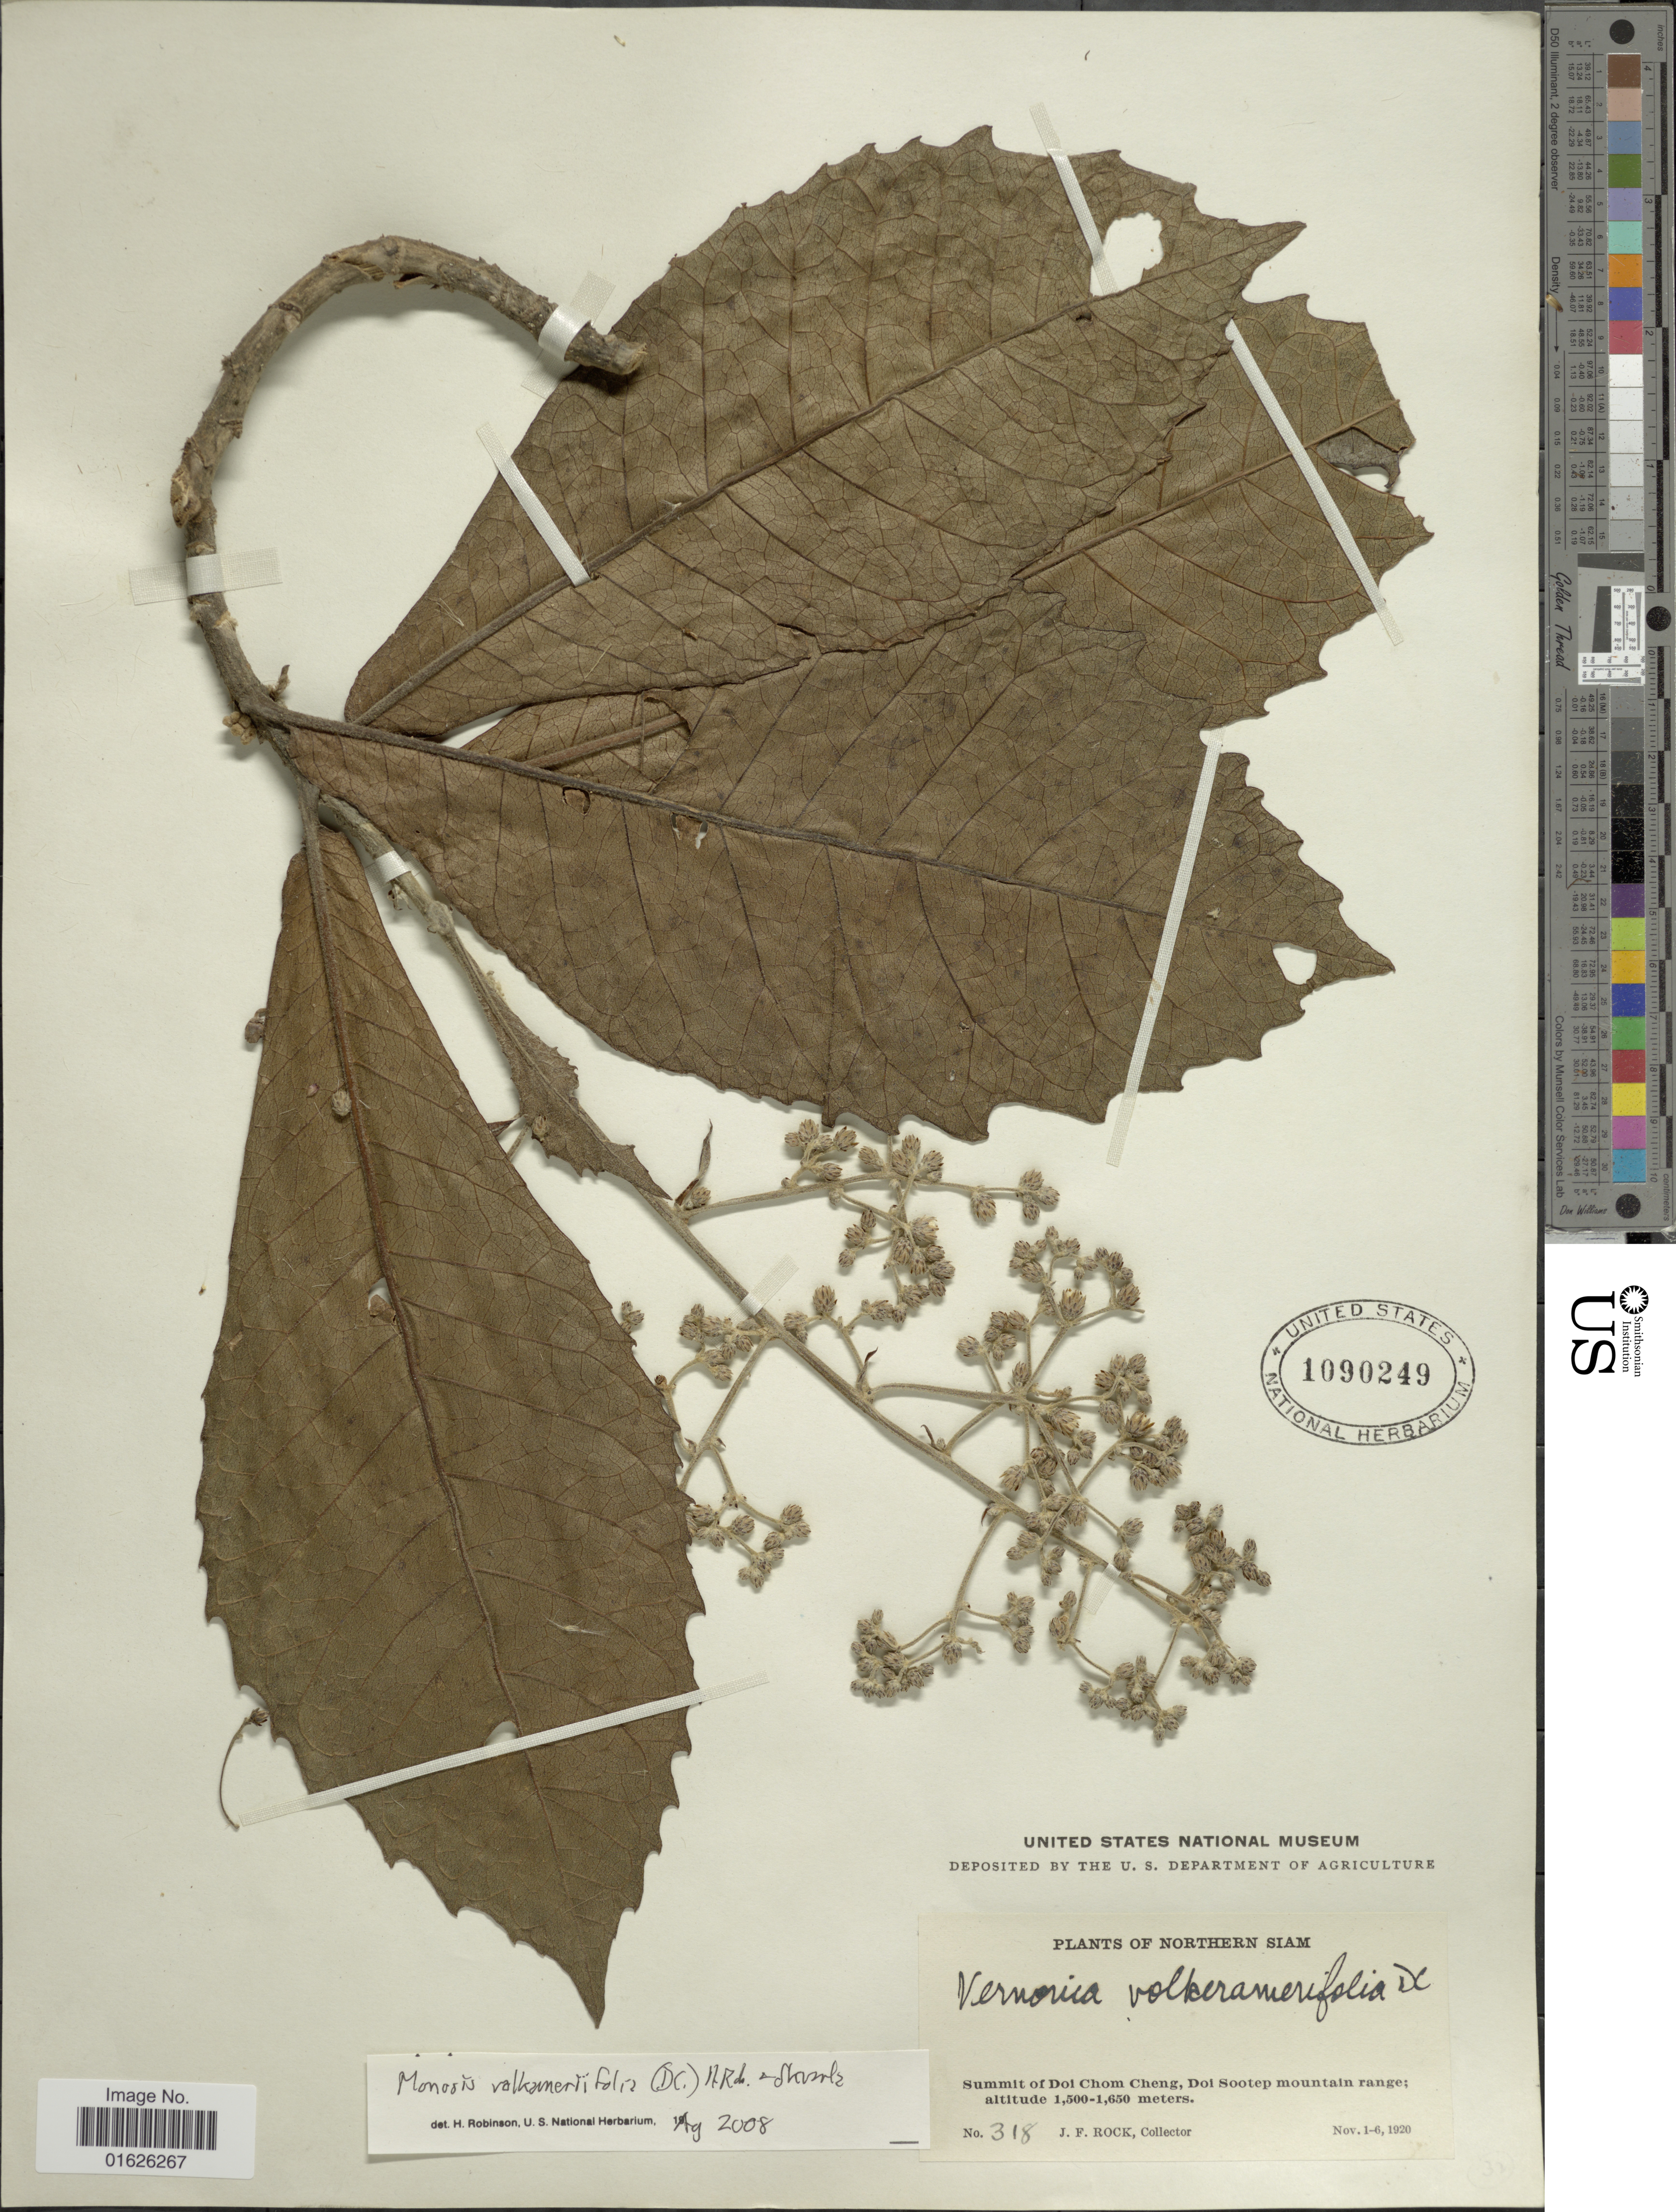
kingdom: Plantae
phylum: Tracheophyta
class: Magnoliopsida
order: Asterales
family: Asteraceae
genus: Monosis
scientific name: Monosis volkameriifolia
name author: (DC.) H. Rob. & Skvarla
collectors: J. Rock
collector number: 318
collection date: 1920-11-01/1920-11-06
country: Thailand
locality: Northern Siam, Summit of Doi Chom Cheng, Doi Sootep Mountain Range.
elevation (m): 1500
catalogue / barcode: US 1090249